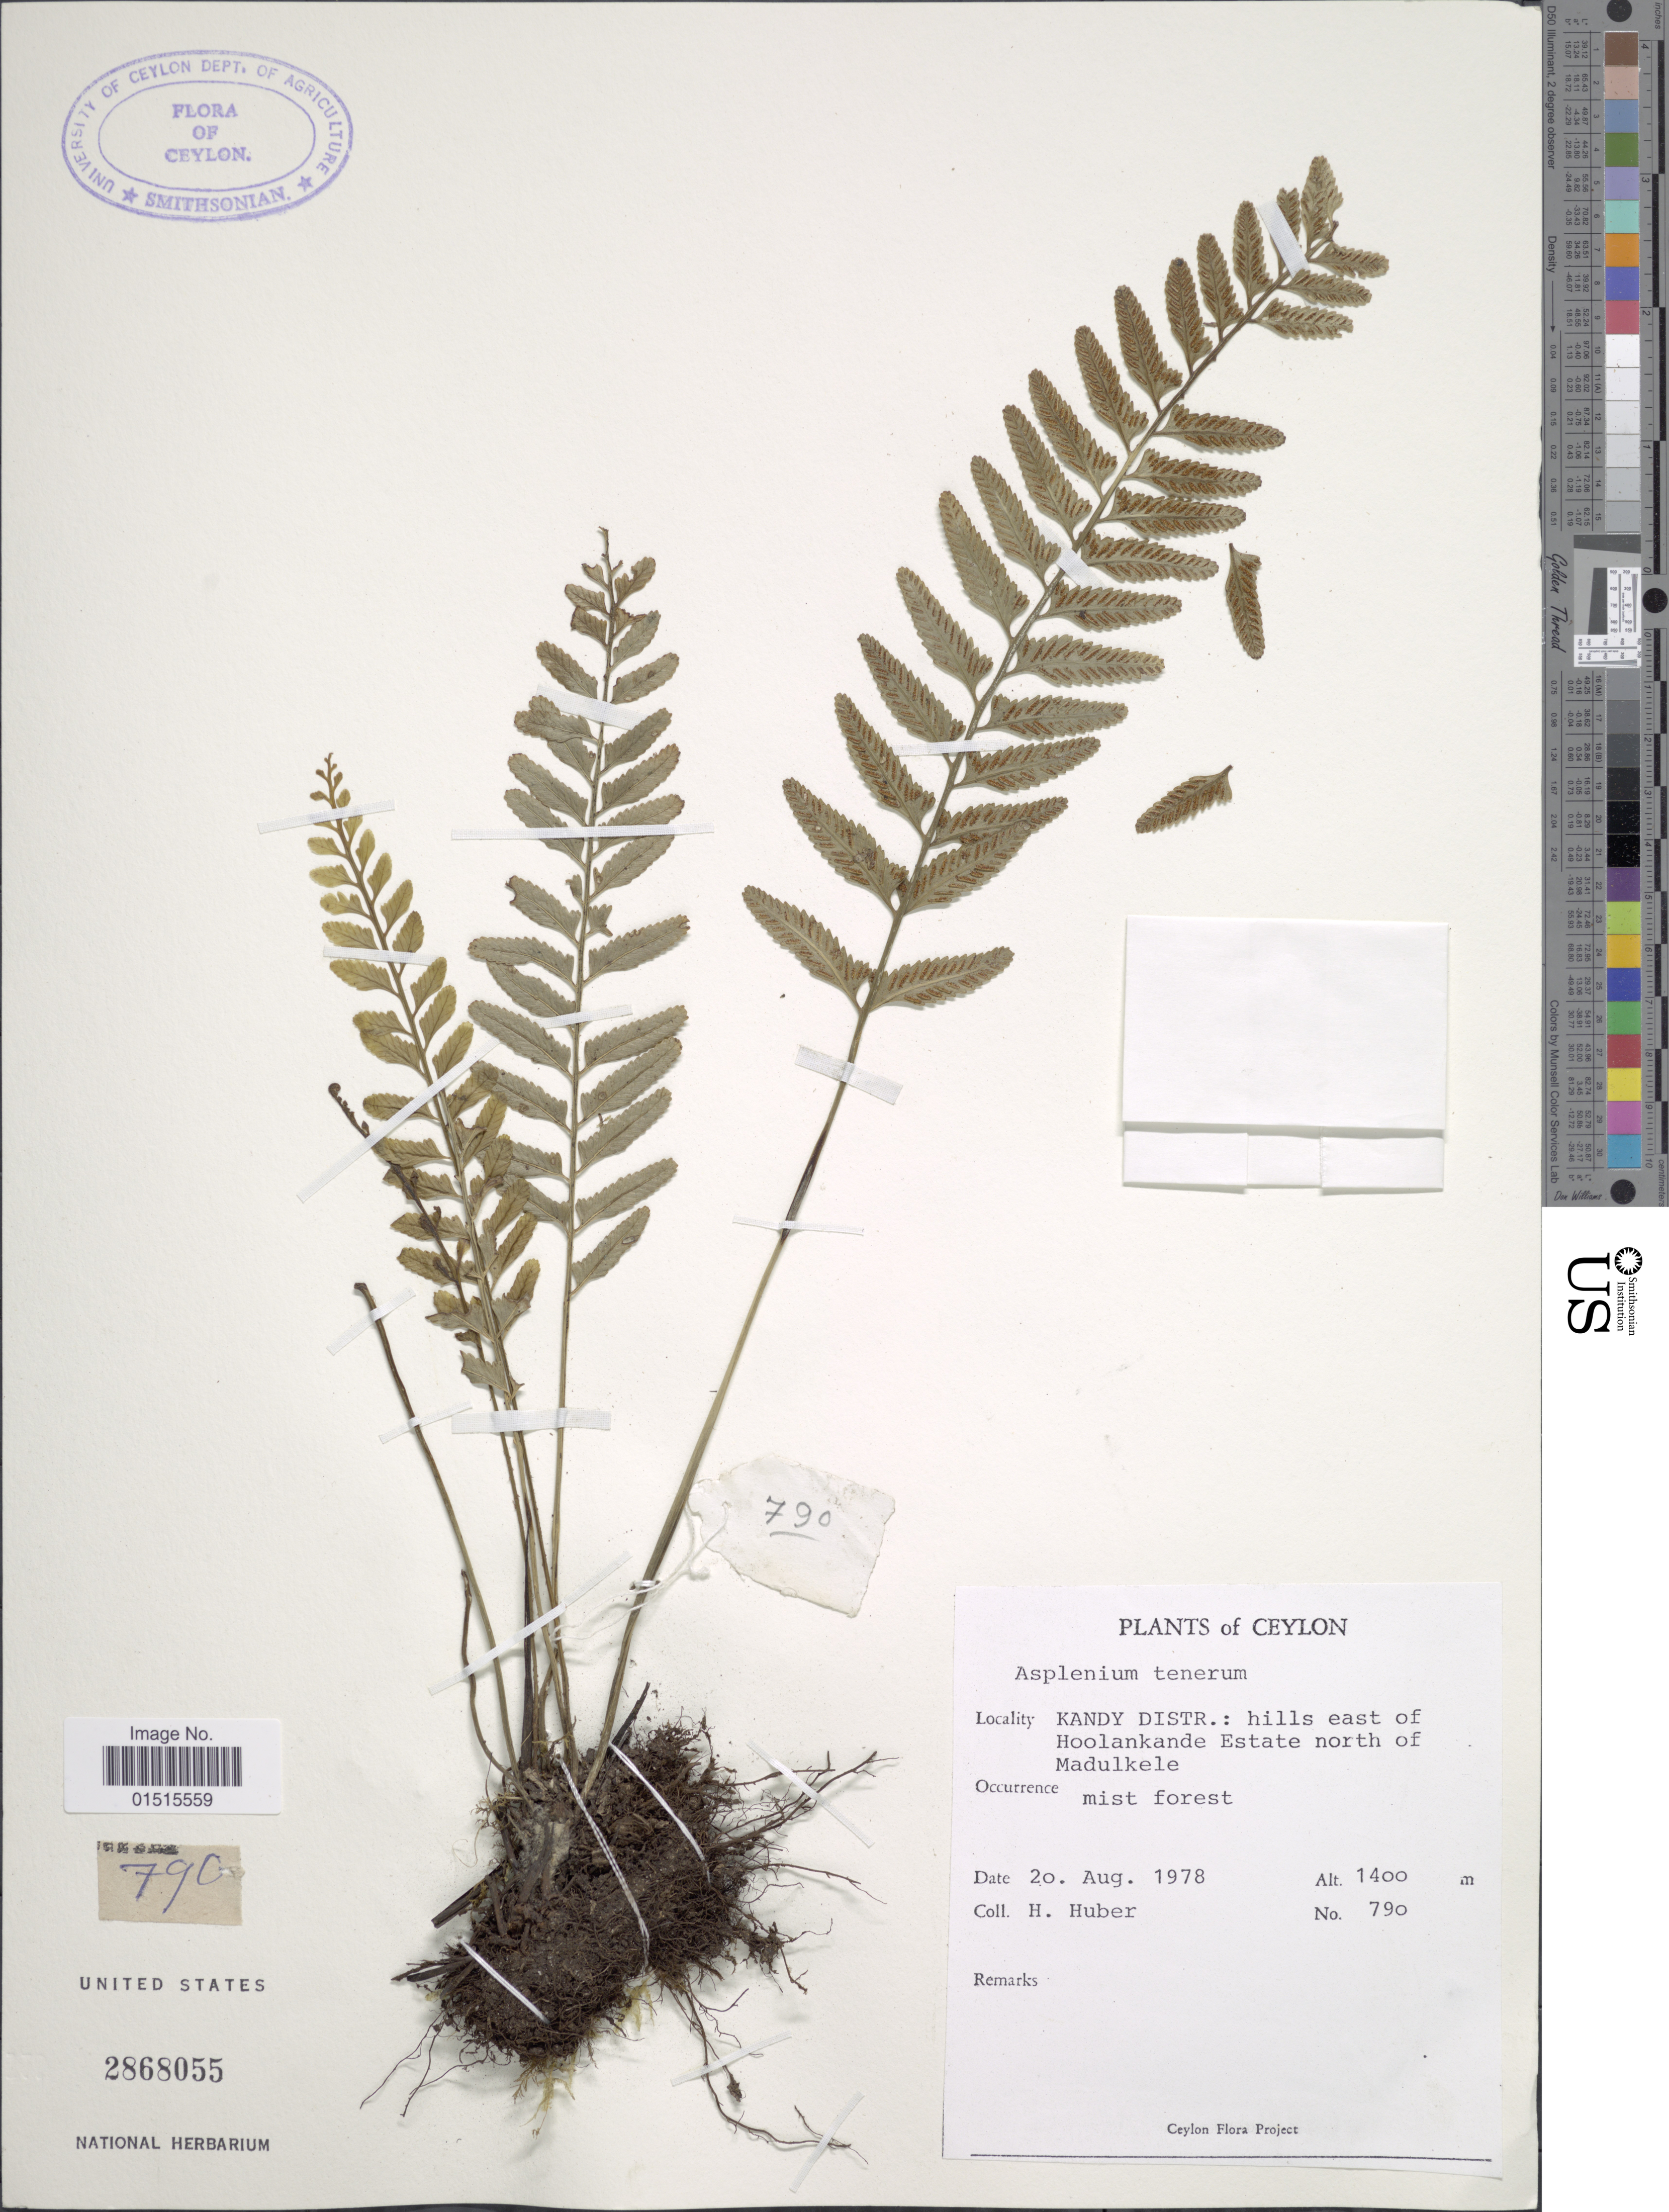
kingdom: Plantae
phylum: Tracheophyta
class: Polypodiopsida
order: Polypodiales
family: Aspleniaceae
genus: Asplenium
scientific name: Asplenium tenerum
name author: G. Forst.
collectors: H. Huber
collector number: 790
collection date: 1978-08-20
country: Sri Lanka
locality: Ceylon, Kandy Distr: hills east of Hoolankande Estate north of Madulkele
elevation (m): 1400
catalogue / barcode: US 2868055